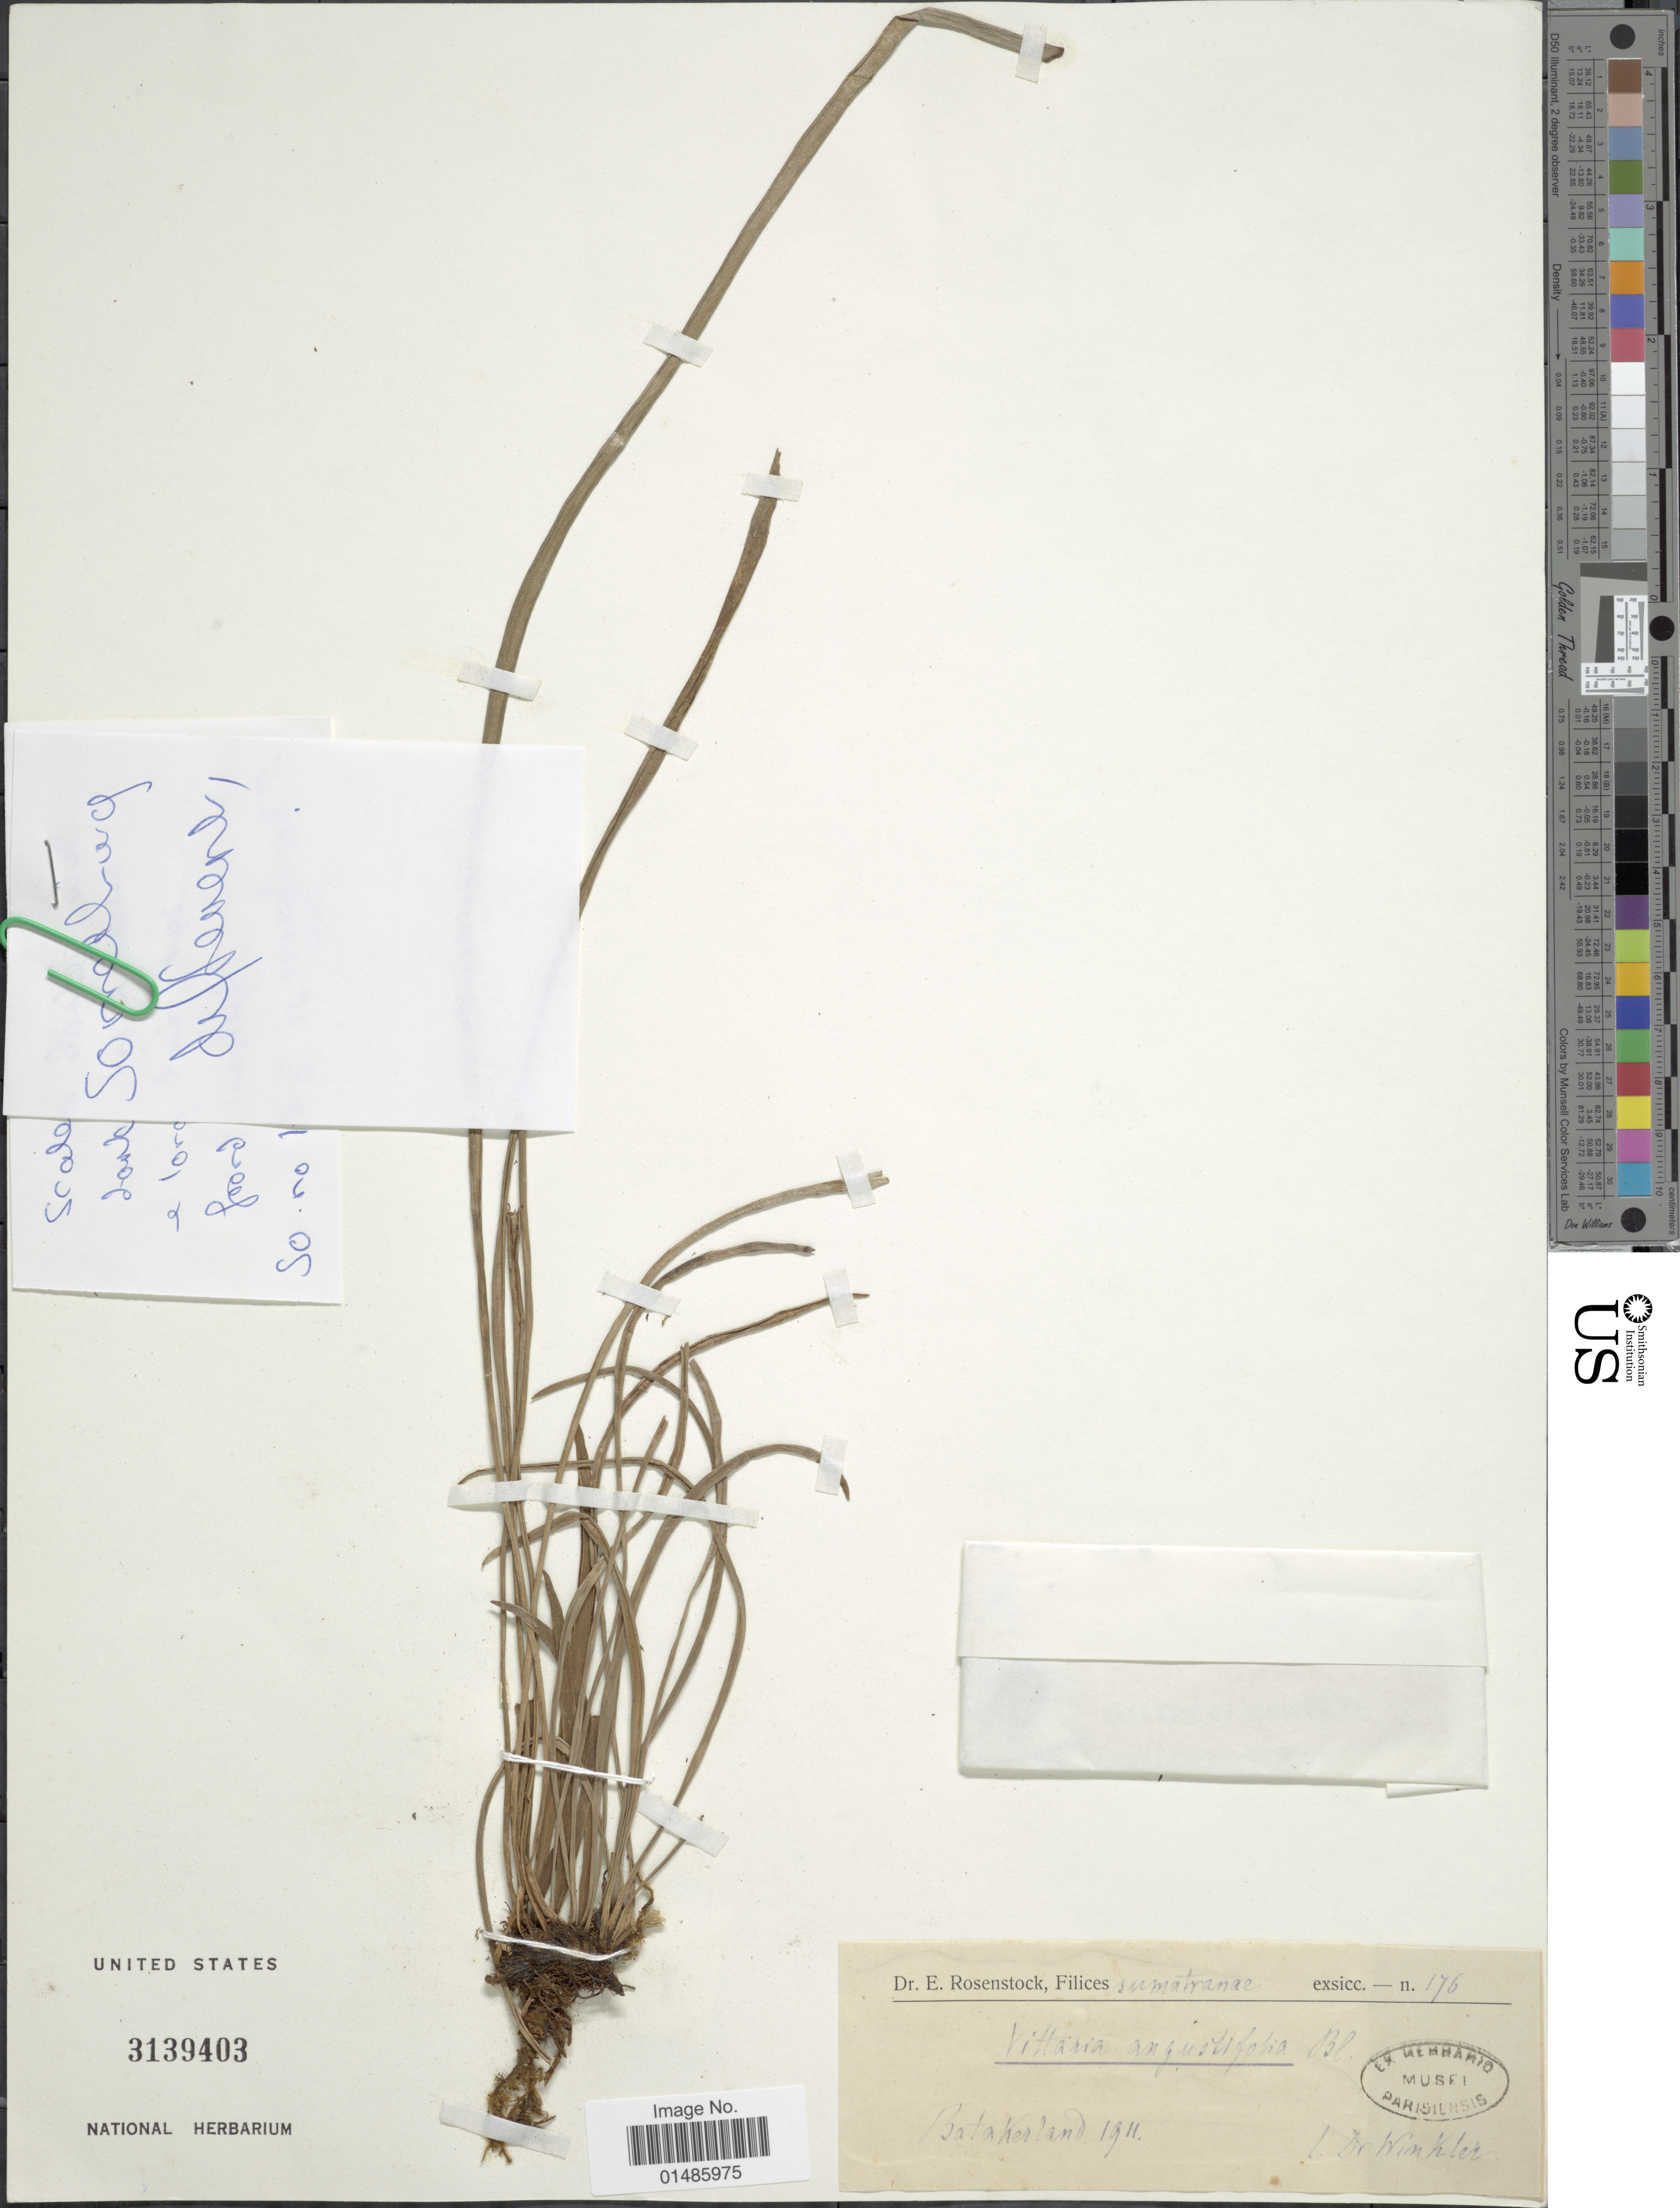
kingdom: Plantae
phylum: Tracheophyta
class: Polypodiopsida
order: Polypodiales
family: Pteridaceae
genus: Haplopteris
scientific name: Haplopteris angustifolia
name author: (Blume) E.H. Crane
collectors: -. Winkler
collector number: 176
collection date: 1911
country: Indonesia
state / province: Sumatra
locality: Sumatranae. Batakerland. [interpreted]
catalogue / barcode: US 3139403